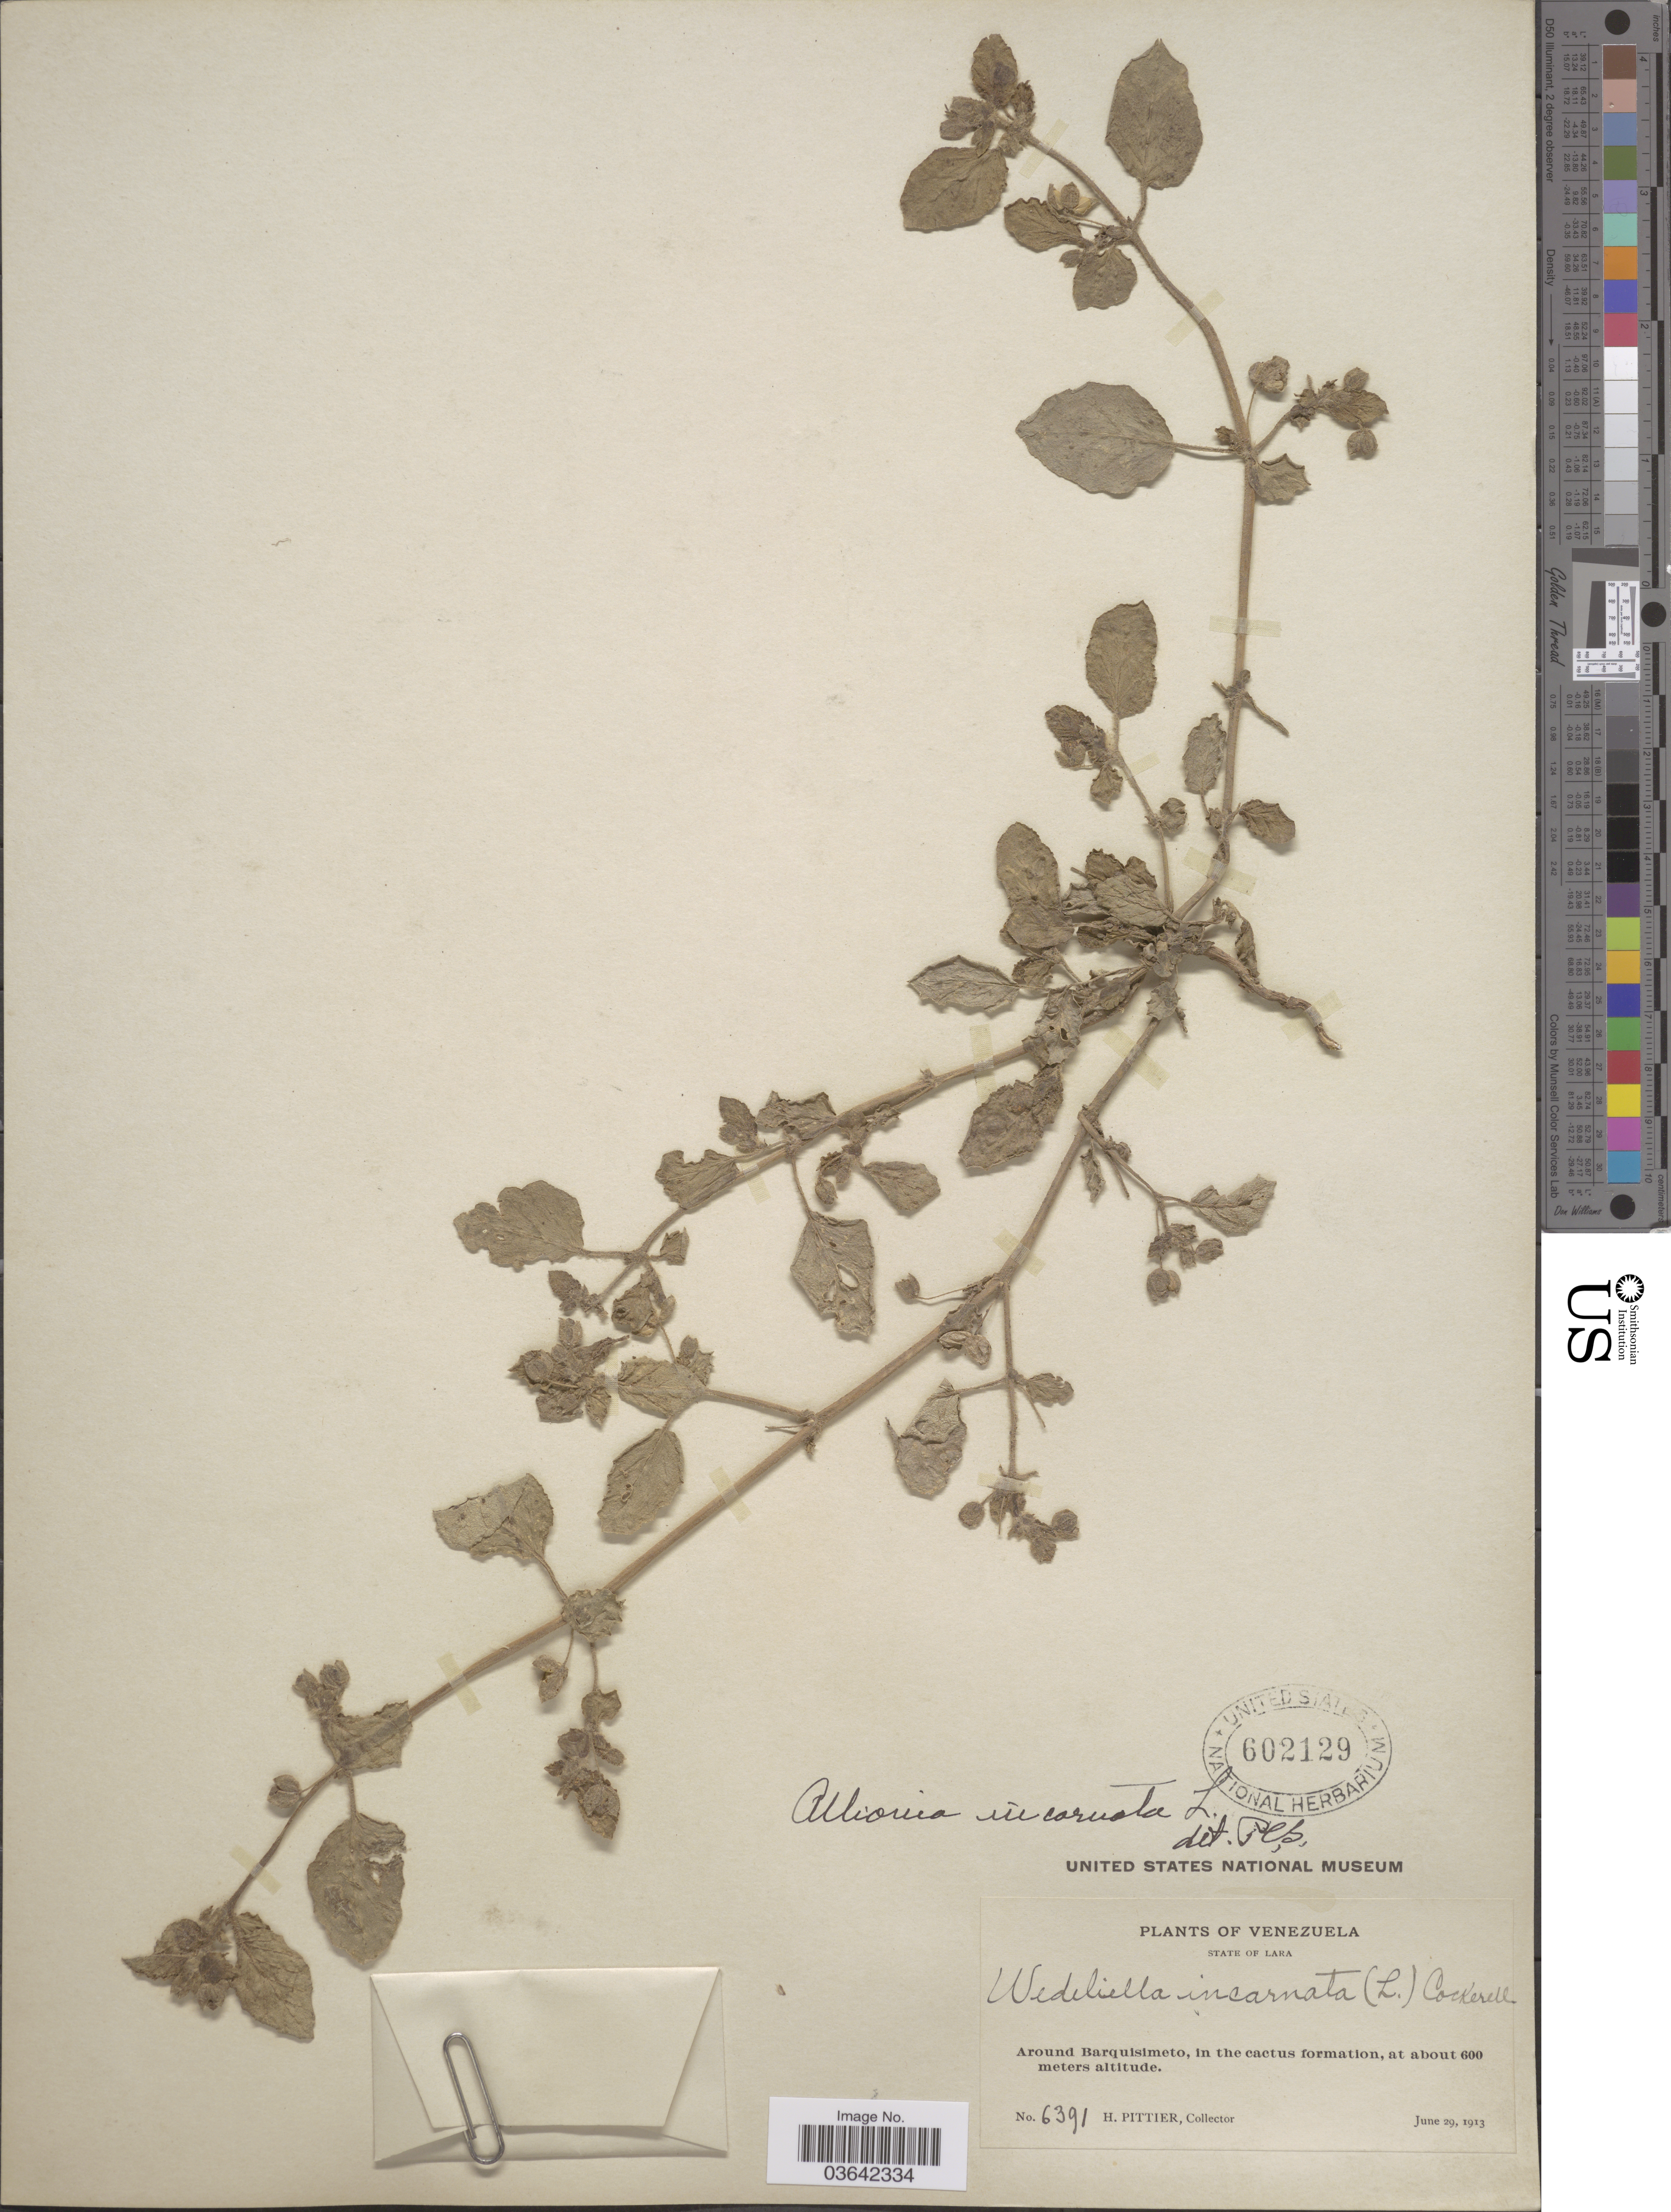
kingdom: Plantae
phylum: Tracheophyta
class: Magnoliopsida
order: Caryophyllales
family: Nyctaginaceae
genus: Allionia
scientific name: Allionia incarnata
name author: L.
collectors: H. F. Pittier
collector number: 6391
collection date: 1913-06-29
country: Venezuela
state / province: Lara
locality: Around Barquisimeto, in the cactus formation.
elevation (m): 600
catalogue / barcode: US 602129